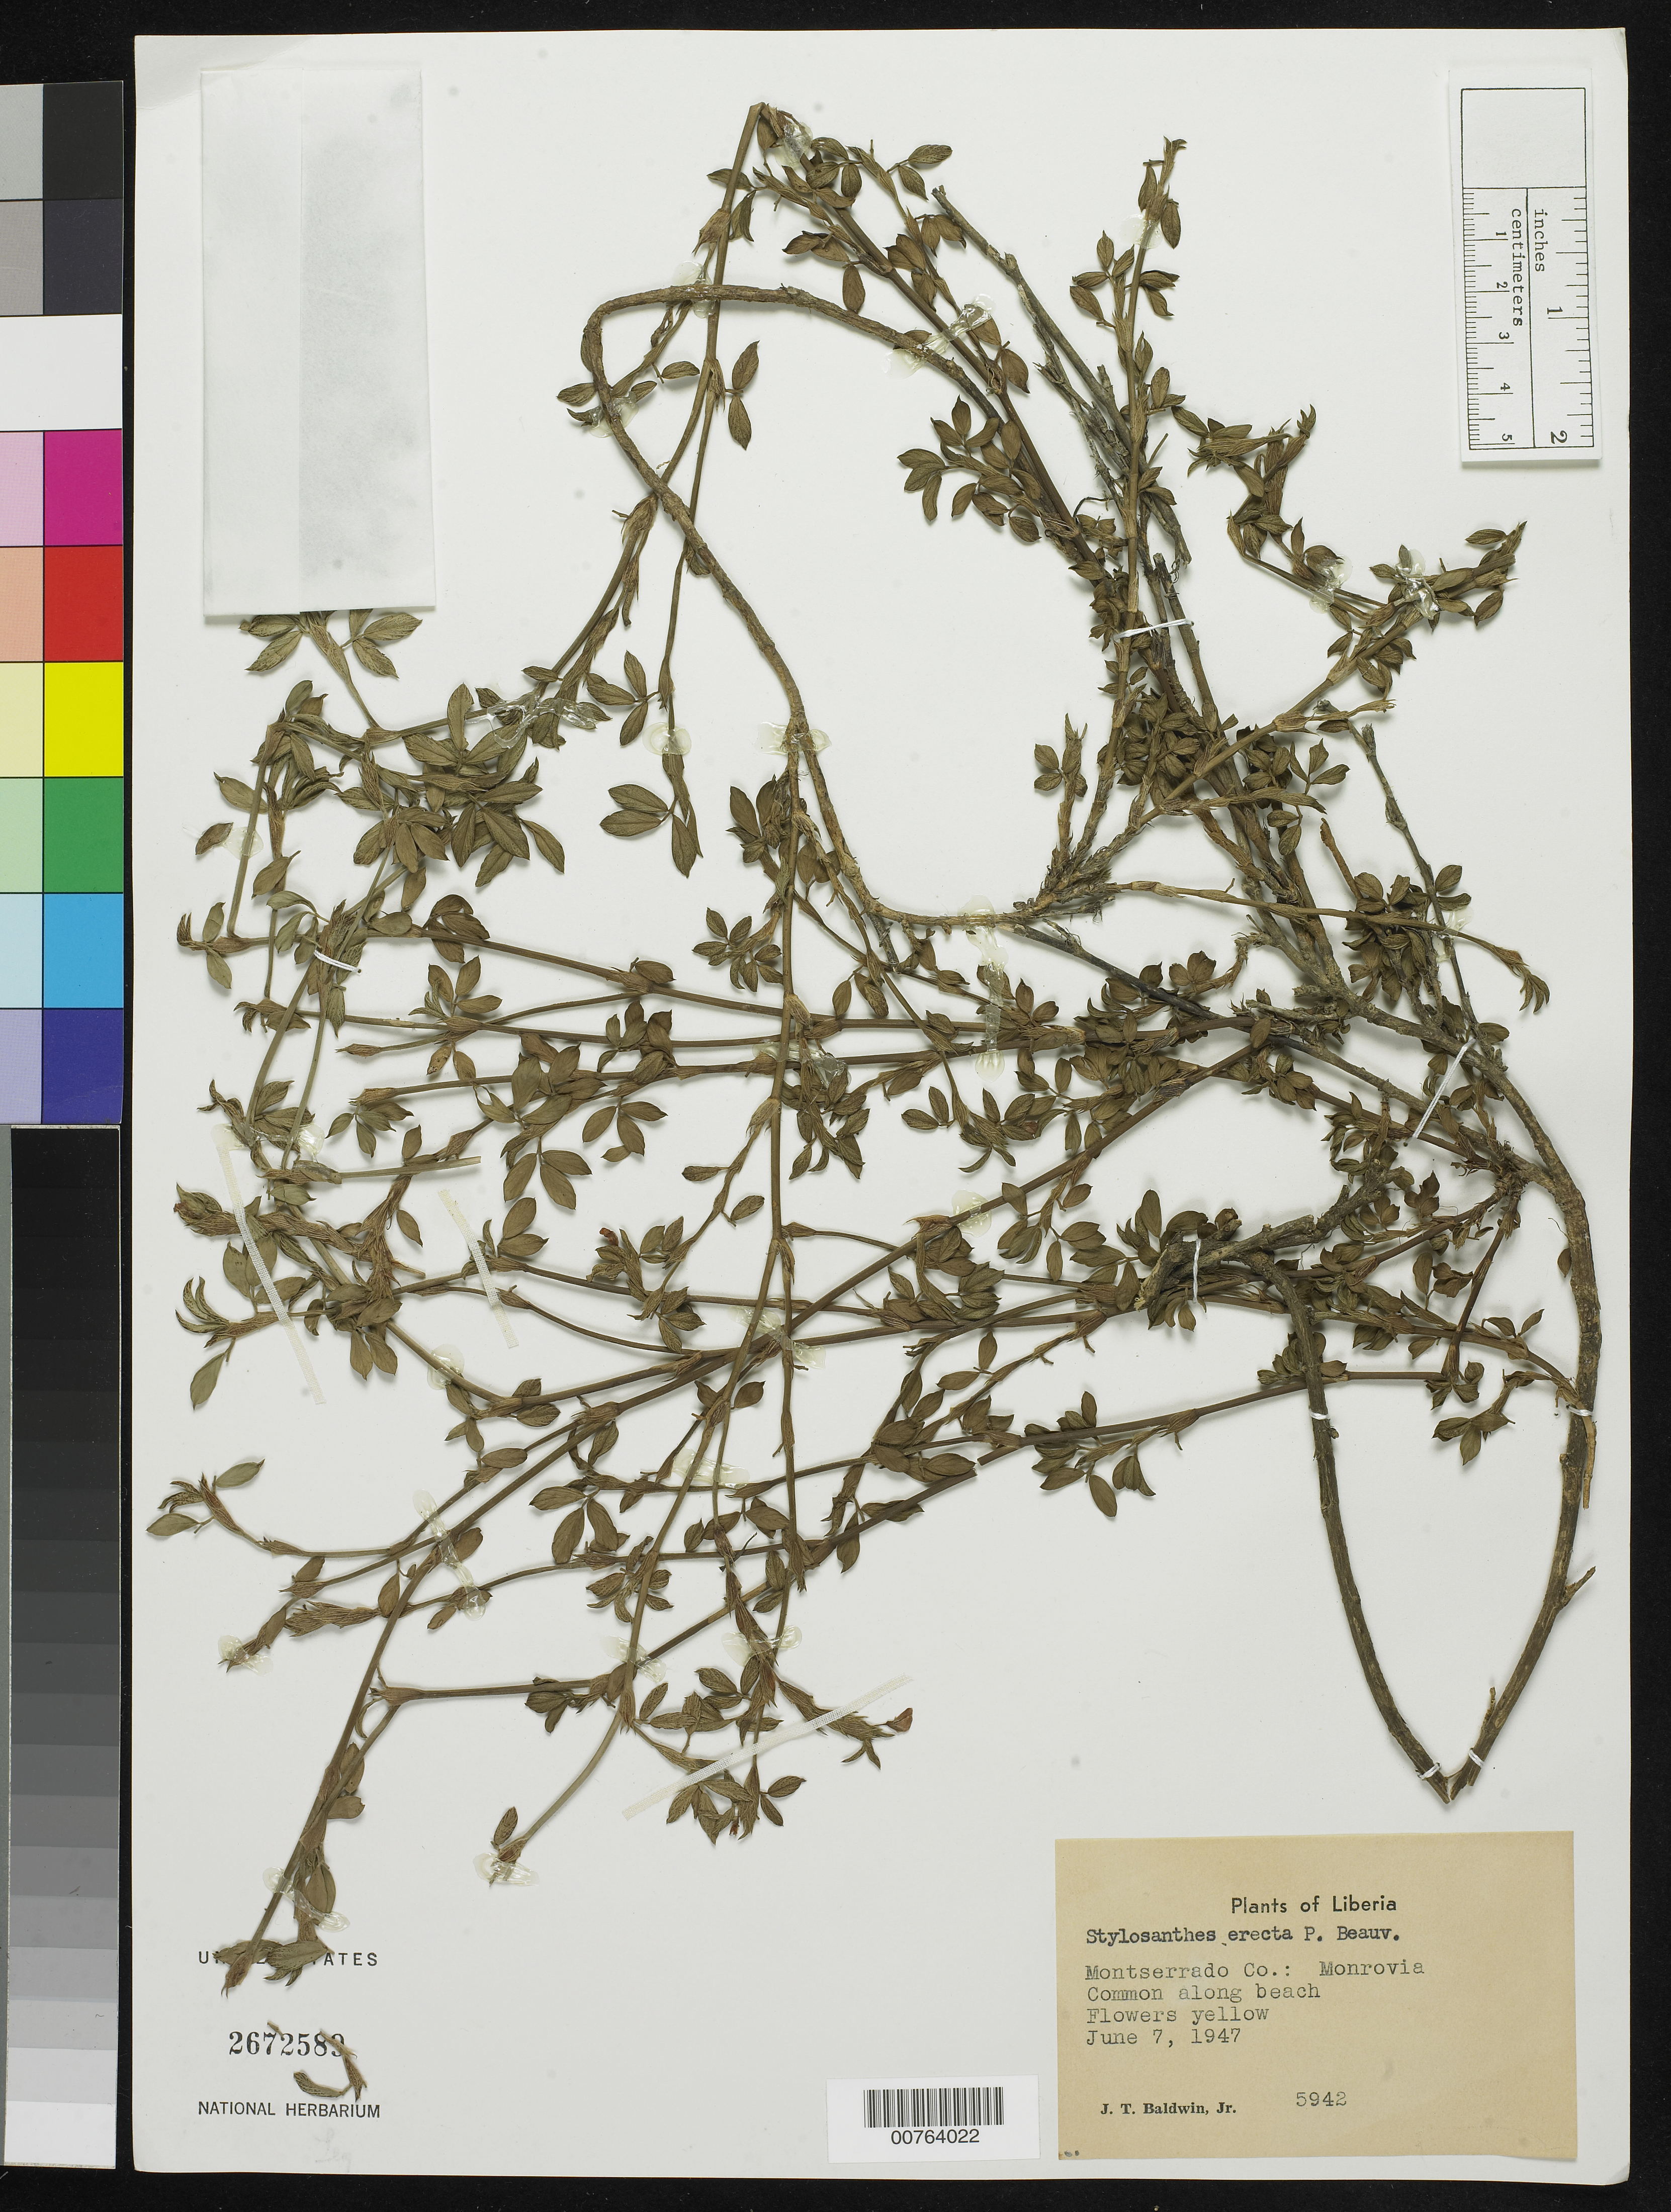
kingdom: Plantae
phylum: Tracheophyta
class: Magnoliopsida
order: Fabales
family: Fabaceae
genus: Stylosanthes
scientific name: Stylosanthes erecta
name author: P. Beauv.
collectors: J. T. Baldwin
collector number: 5942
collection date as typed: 7 Jul 1947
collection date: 1947-07-07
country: Liberia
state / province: Montserrado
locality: Monrovia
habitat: Beach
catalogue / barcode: US 2672589